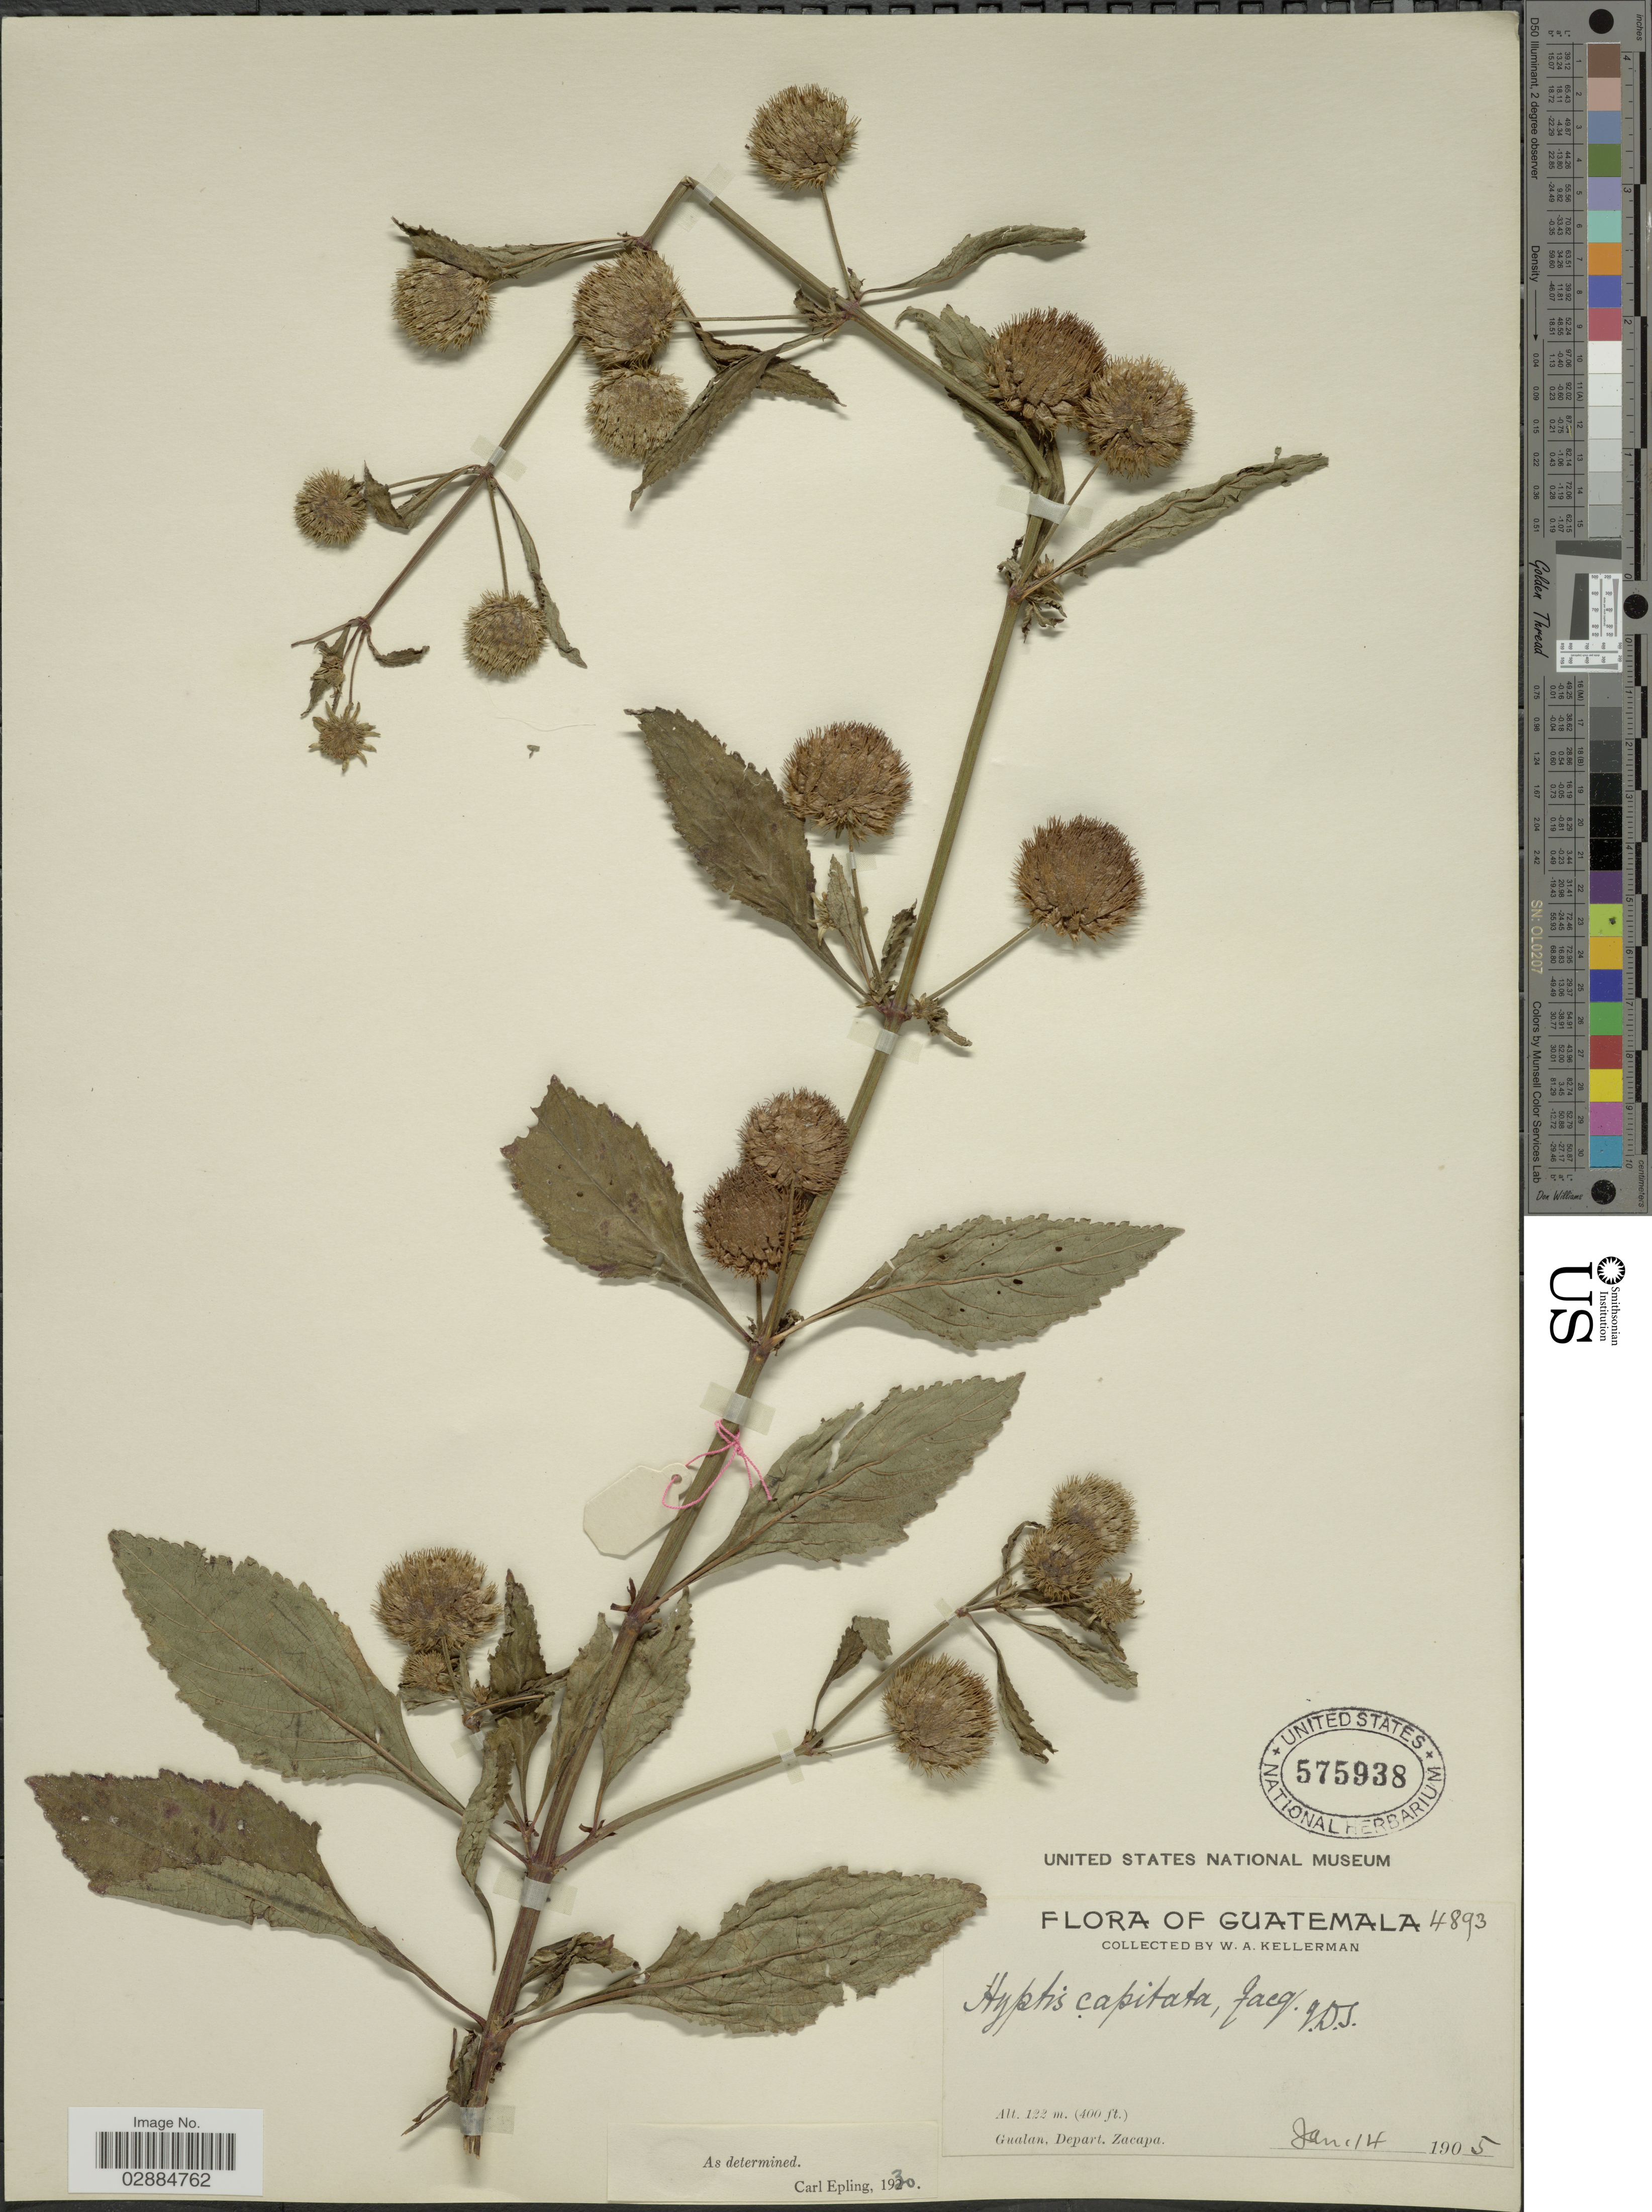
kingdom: Plantae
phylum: Tracheophyta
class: Magnoliopsida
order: Lamiales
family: Lamiaceae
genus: Hyptis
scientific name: Hyptis capitata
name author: Jacq.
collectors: W. Kellerman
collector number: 4893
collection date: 1905-01-14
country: Guatemala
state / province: Zacapa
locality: Gualan, Depart. Zacapa.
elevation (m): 122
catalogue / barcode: US 575938